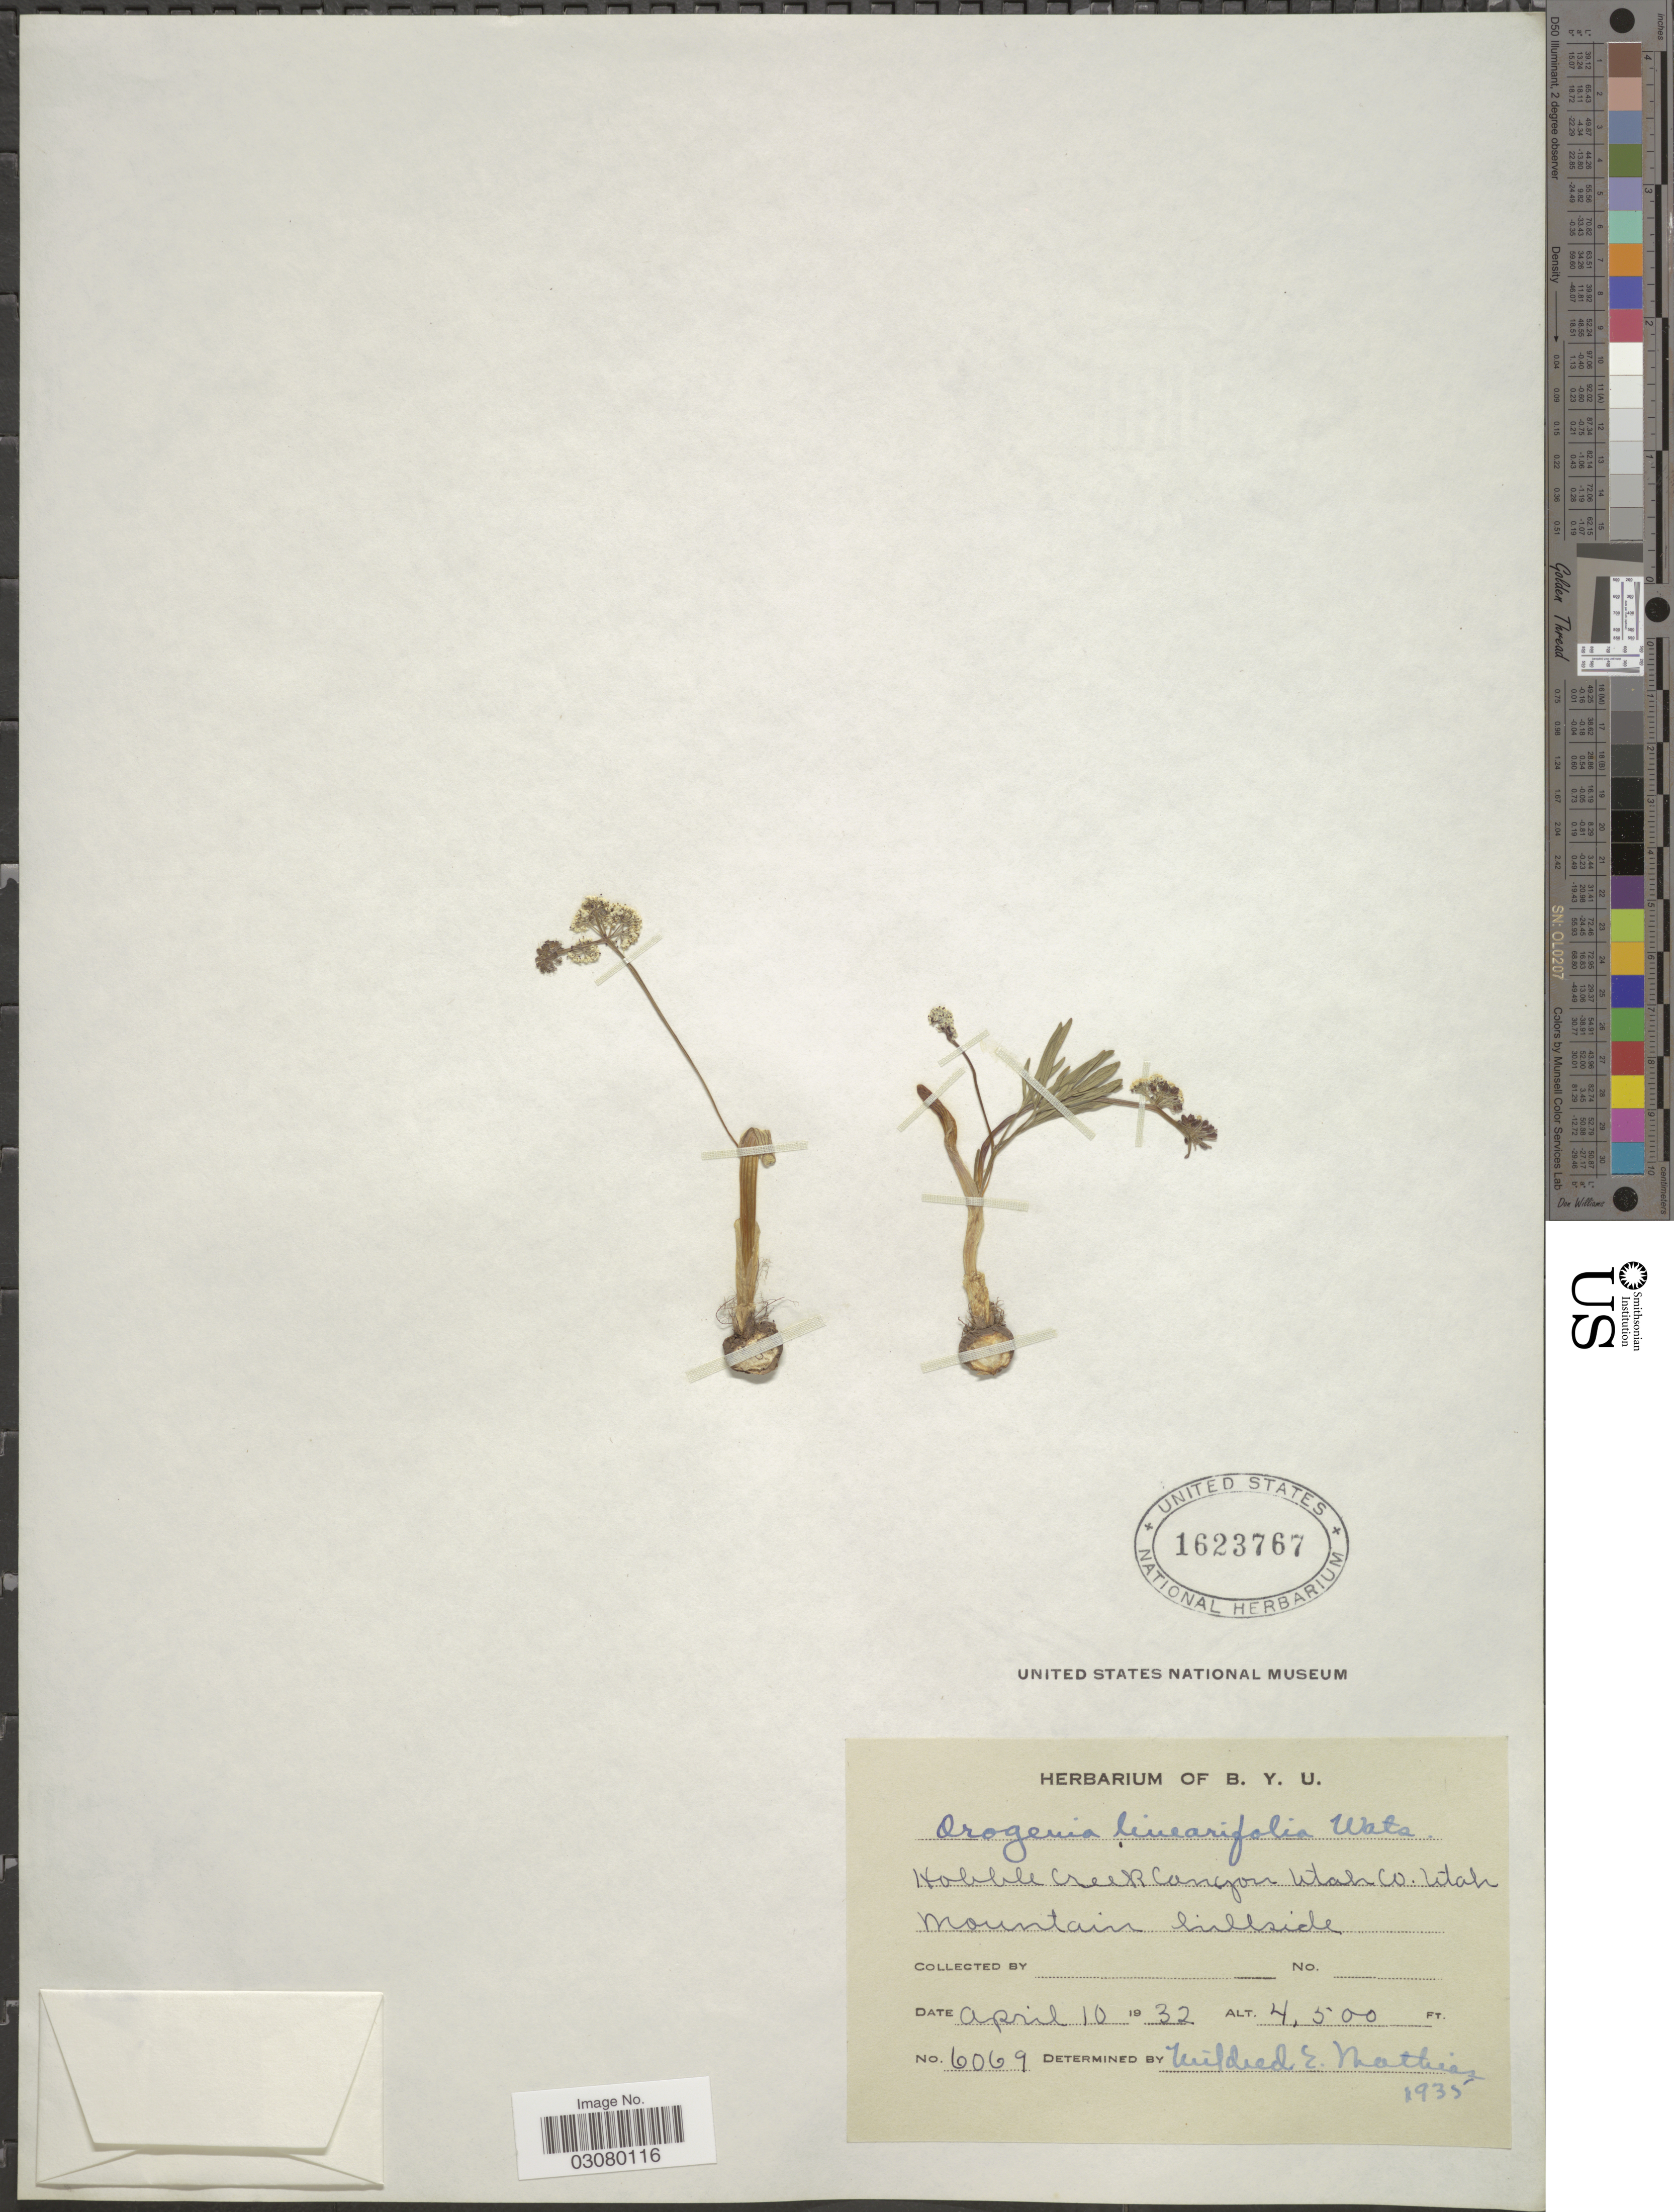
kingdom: Plantae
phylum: Tracheophyta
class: Magnoliopsida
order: Apiales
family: Apiaceae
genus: Orogenia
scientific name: Orogenia linearifolia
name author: S. Watson in C. King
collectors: Ex herb. B. Y. U.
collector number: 6069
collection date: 1932-04-10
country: United States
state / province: Utah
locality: Hobble Creek Canyon Utah Co. Mountain hillside.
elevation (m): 1372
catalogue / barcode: US 1623767